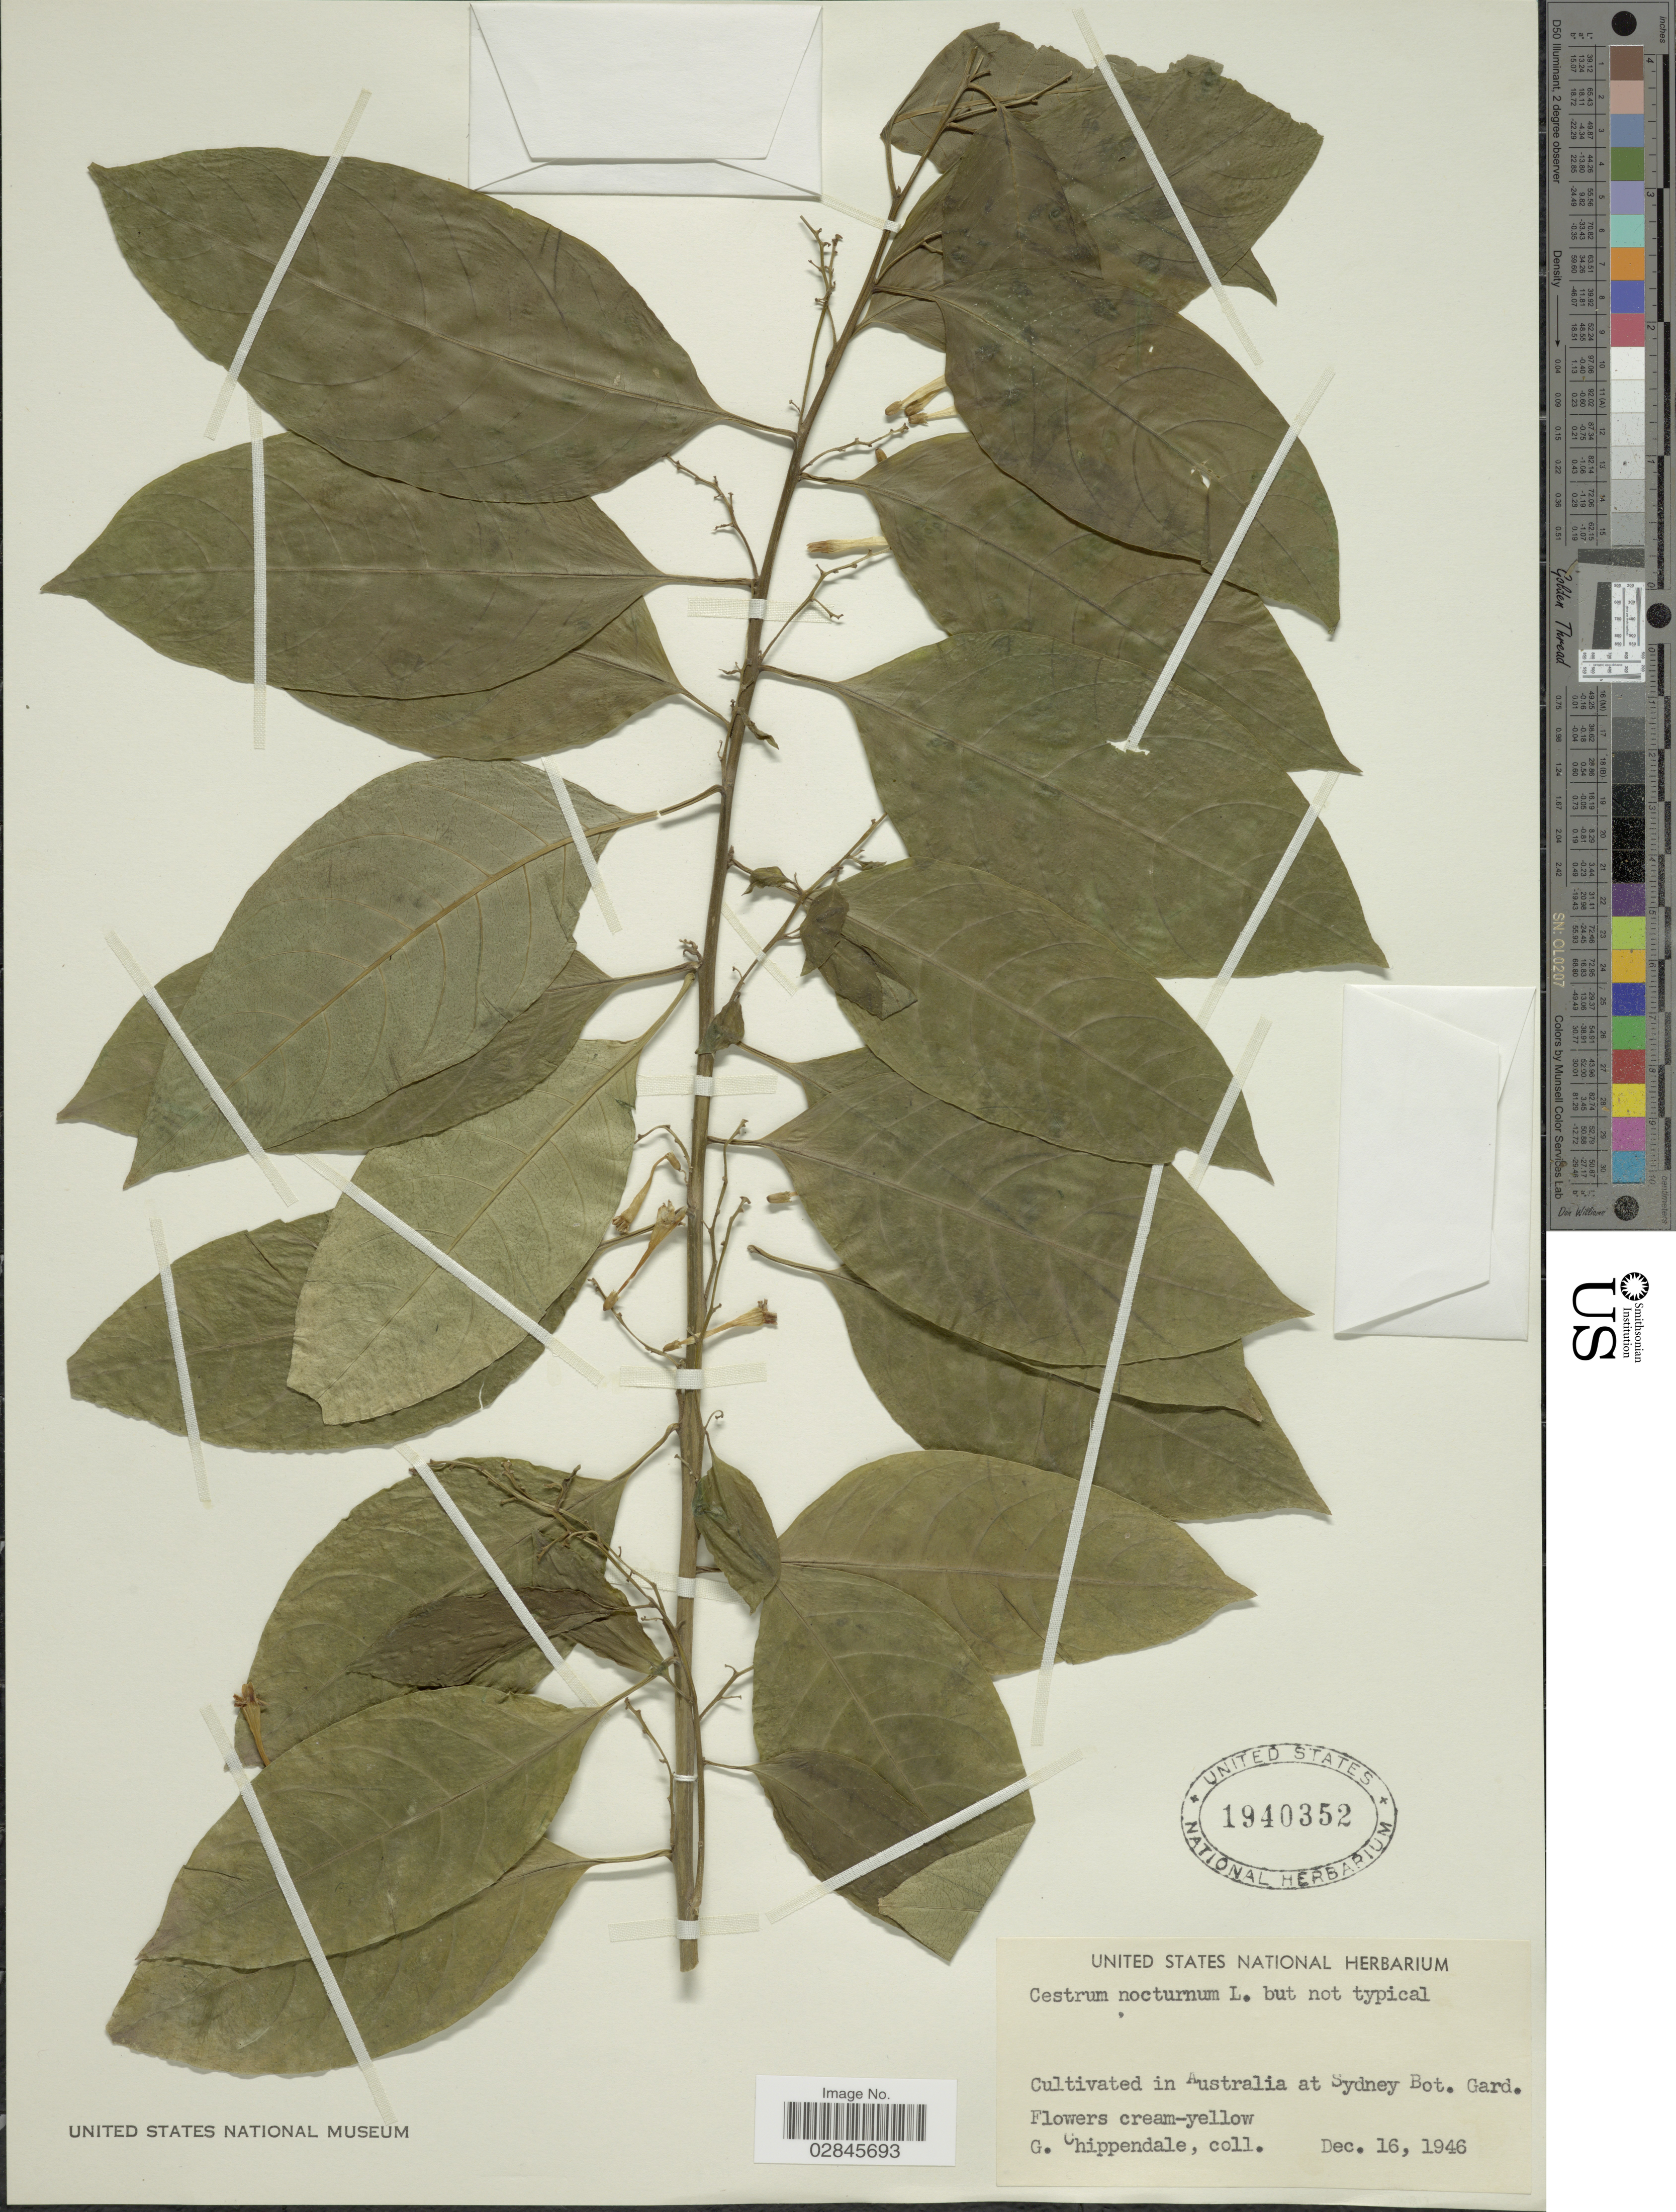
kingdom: Plantae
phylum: Tracheophyta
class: Magnoliopsida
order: Solanales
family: Solanaceae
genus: Cestrum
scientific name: Cestrum nocturnum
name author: L.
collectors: G. Chippendale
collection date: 1946-12-16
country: Australia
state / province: New South Wales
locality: Sydney Bot. Gard.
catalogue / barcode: US 1940352